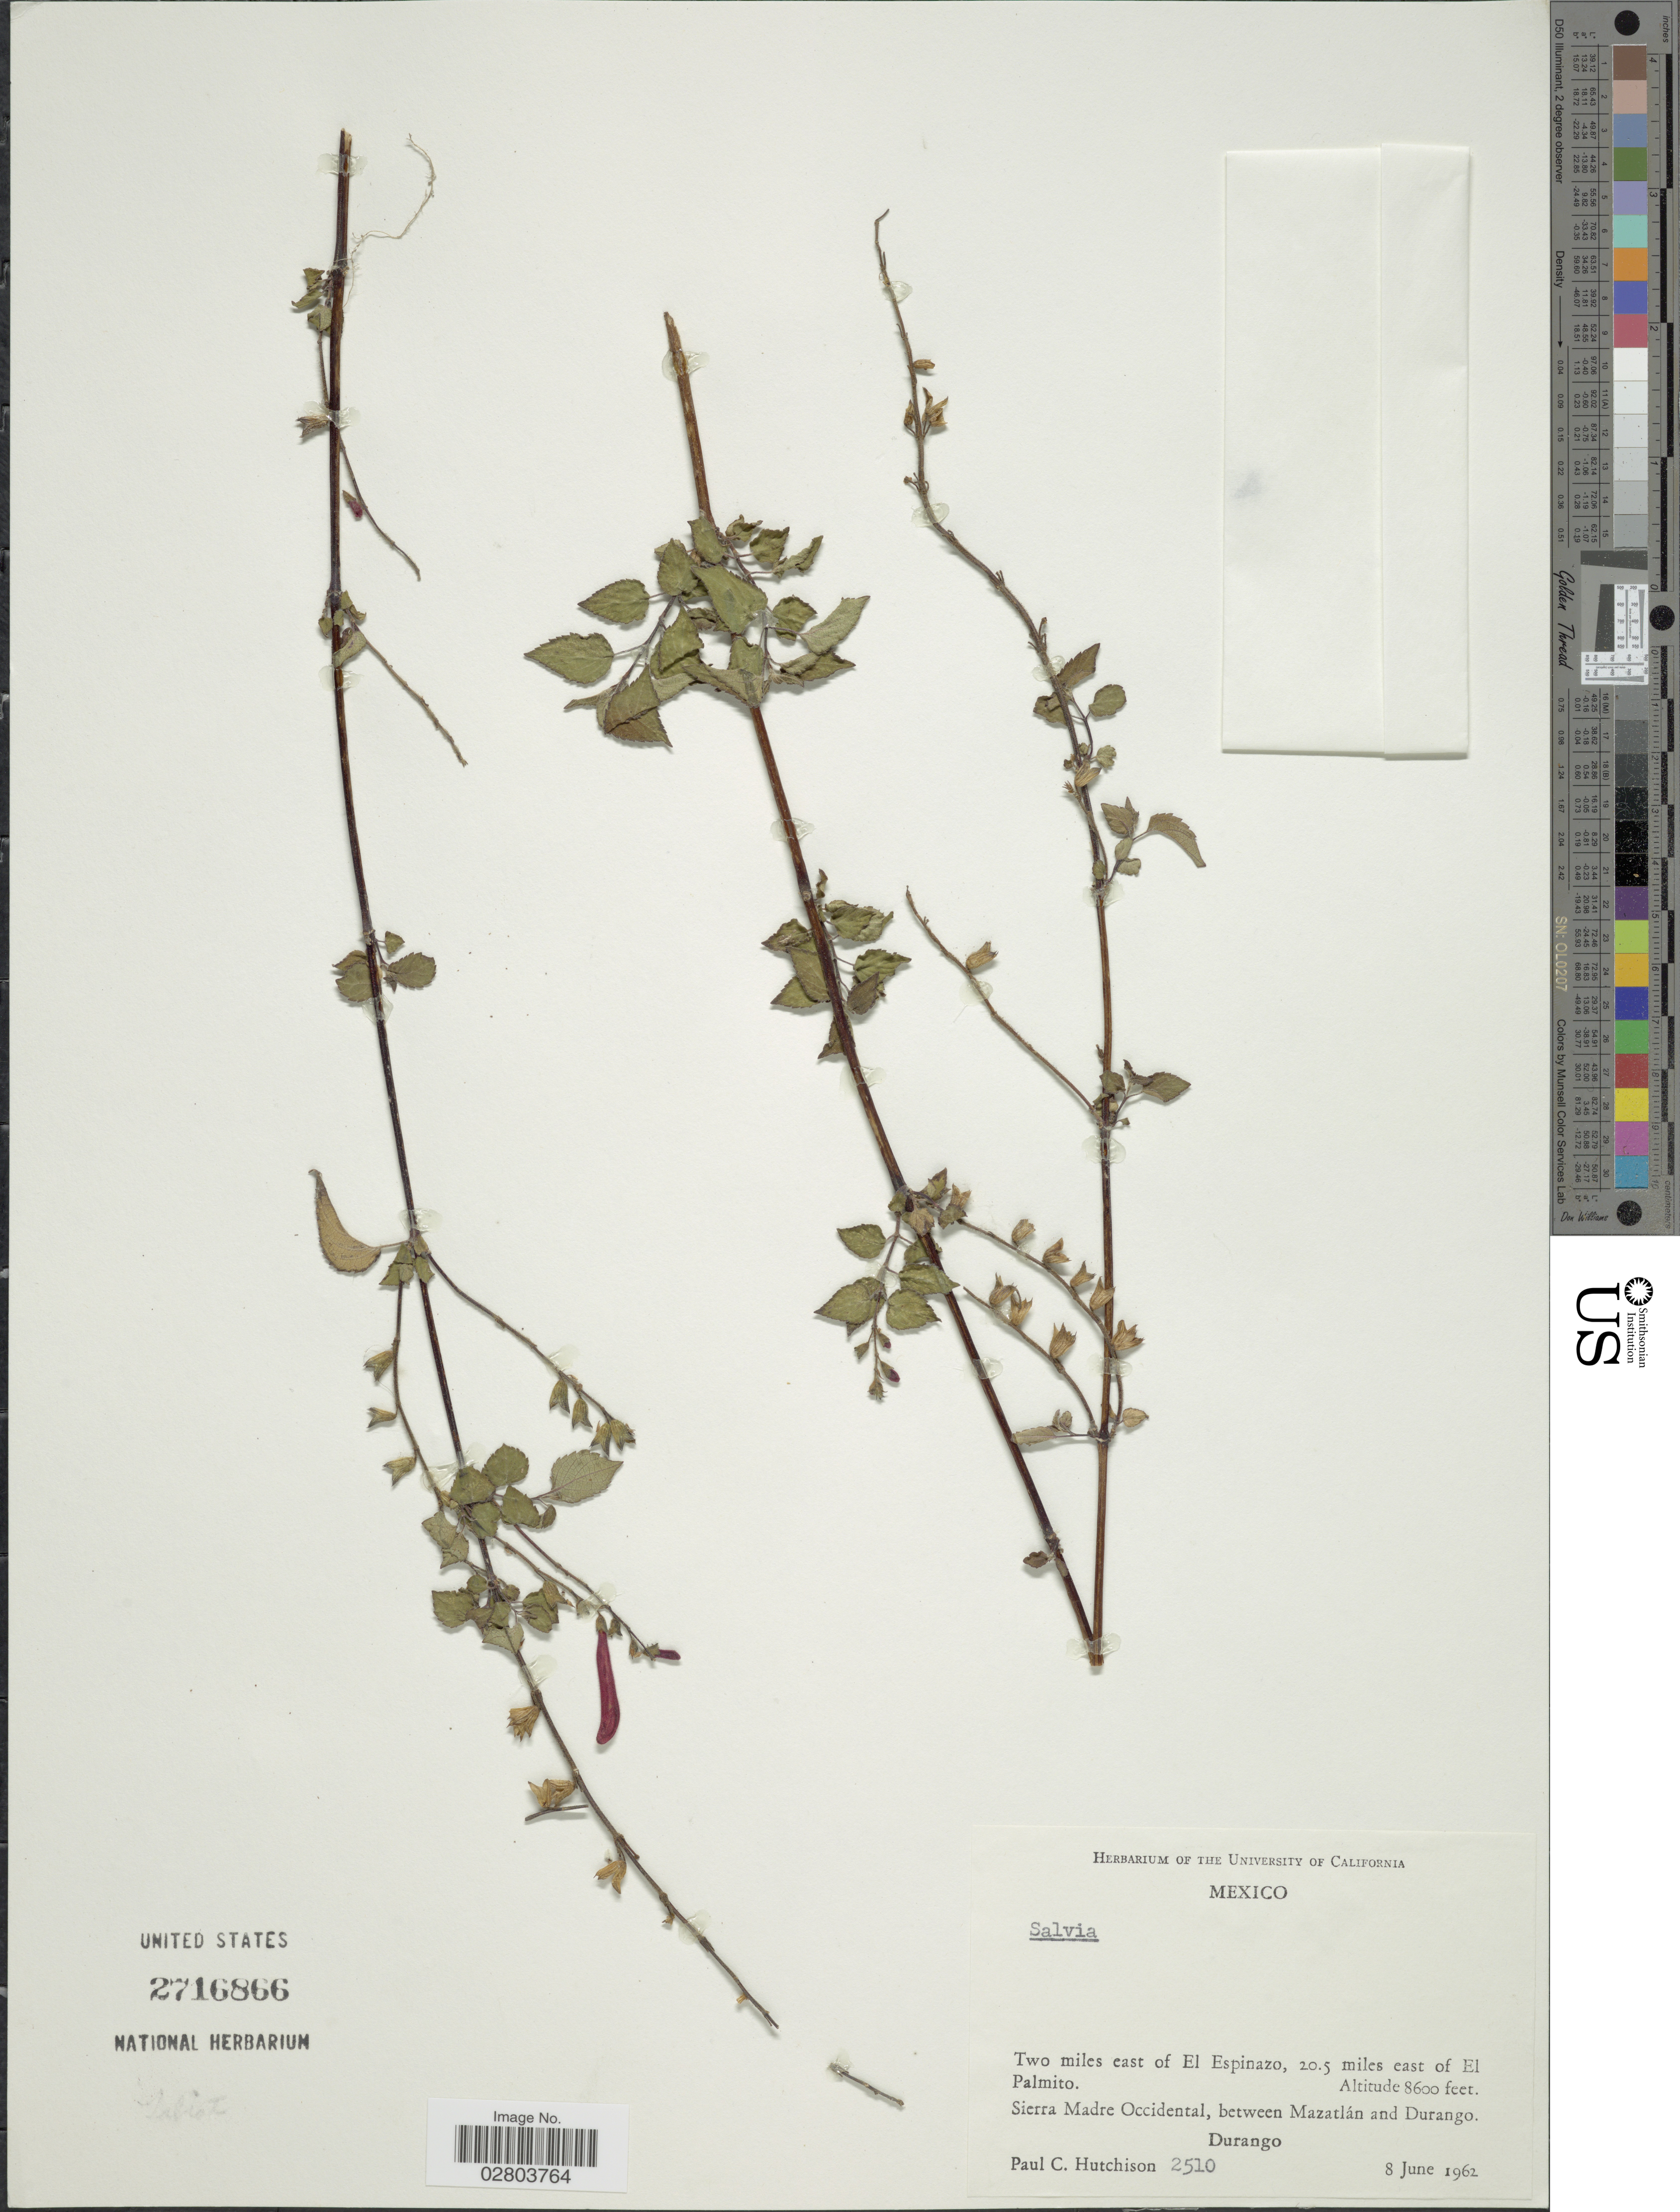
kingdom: Plantae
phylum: Tracheophyta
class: Magnoliopsida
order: Lamiales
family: Lamiaceae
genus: Salvia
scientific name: Salvia sp.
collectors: P. C. Hutchison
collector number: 2510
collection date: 1962-06-08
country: Mexico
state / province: Durango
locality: Two miles east of El Espinazo, 20.5 miles east of El Palmito. Sierra Madre Occidental, between Mazatlán and Durango. Durango.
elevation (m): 2621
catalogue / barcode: US 2716866